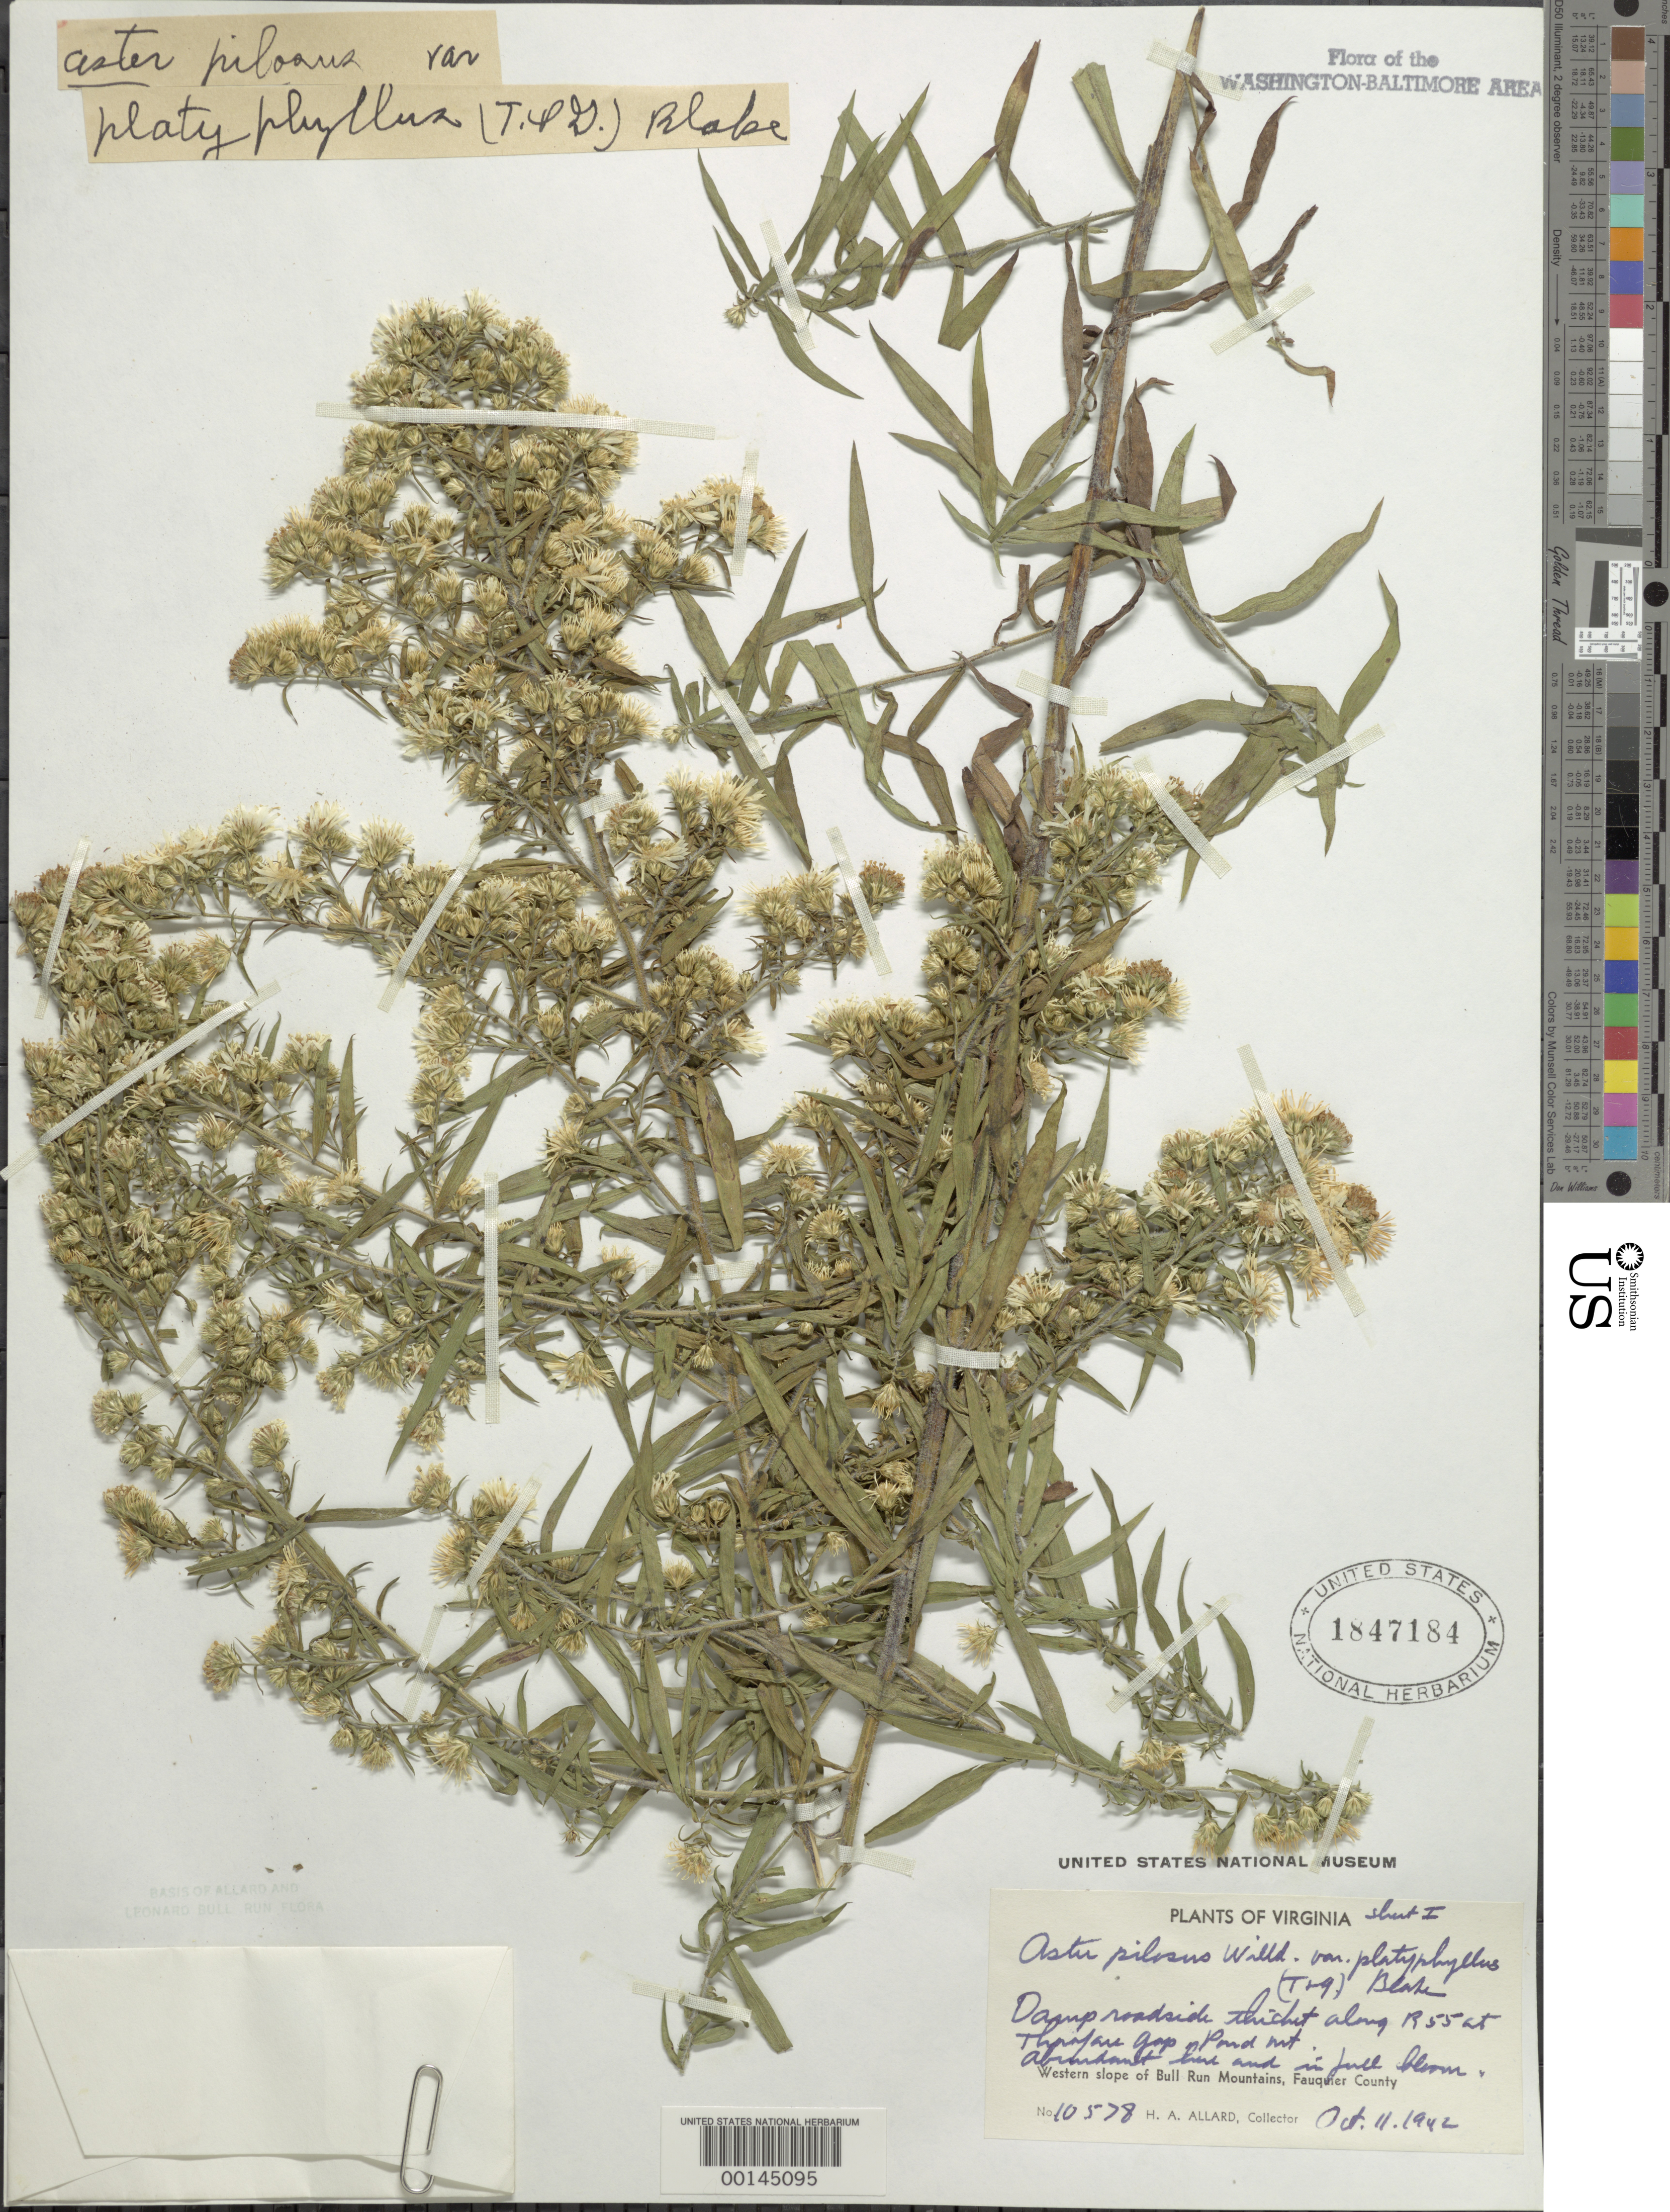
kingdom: Plantae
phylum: Tracheophyta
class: Magnoliopsida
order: Asterales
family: Asteraceae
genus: Symphyotrichum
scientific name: Symphyotrichum pilosum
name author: (Willd.) G.L. Nesom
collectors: H. A. Allard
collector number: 10578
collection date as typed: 11 Oct 1942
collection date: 1942-10-11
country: United States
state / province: Virginia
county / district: Fauquier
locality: Rt. 55 at Thorofare Gap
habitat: Damp roadside thicket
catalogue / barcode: US 1847184